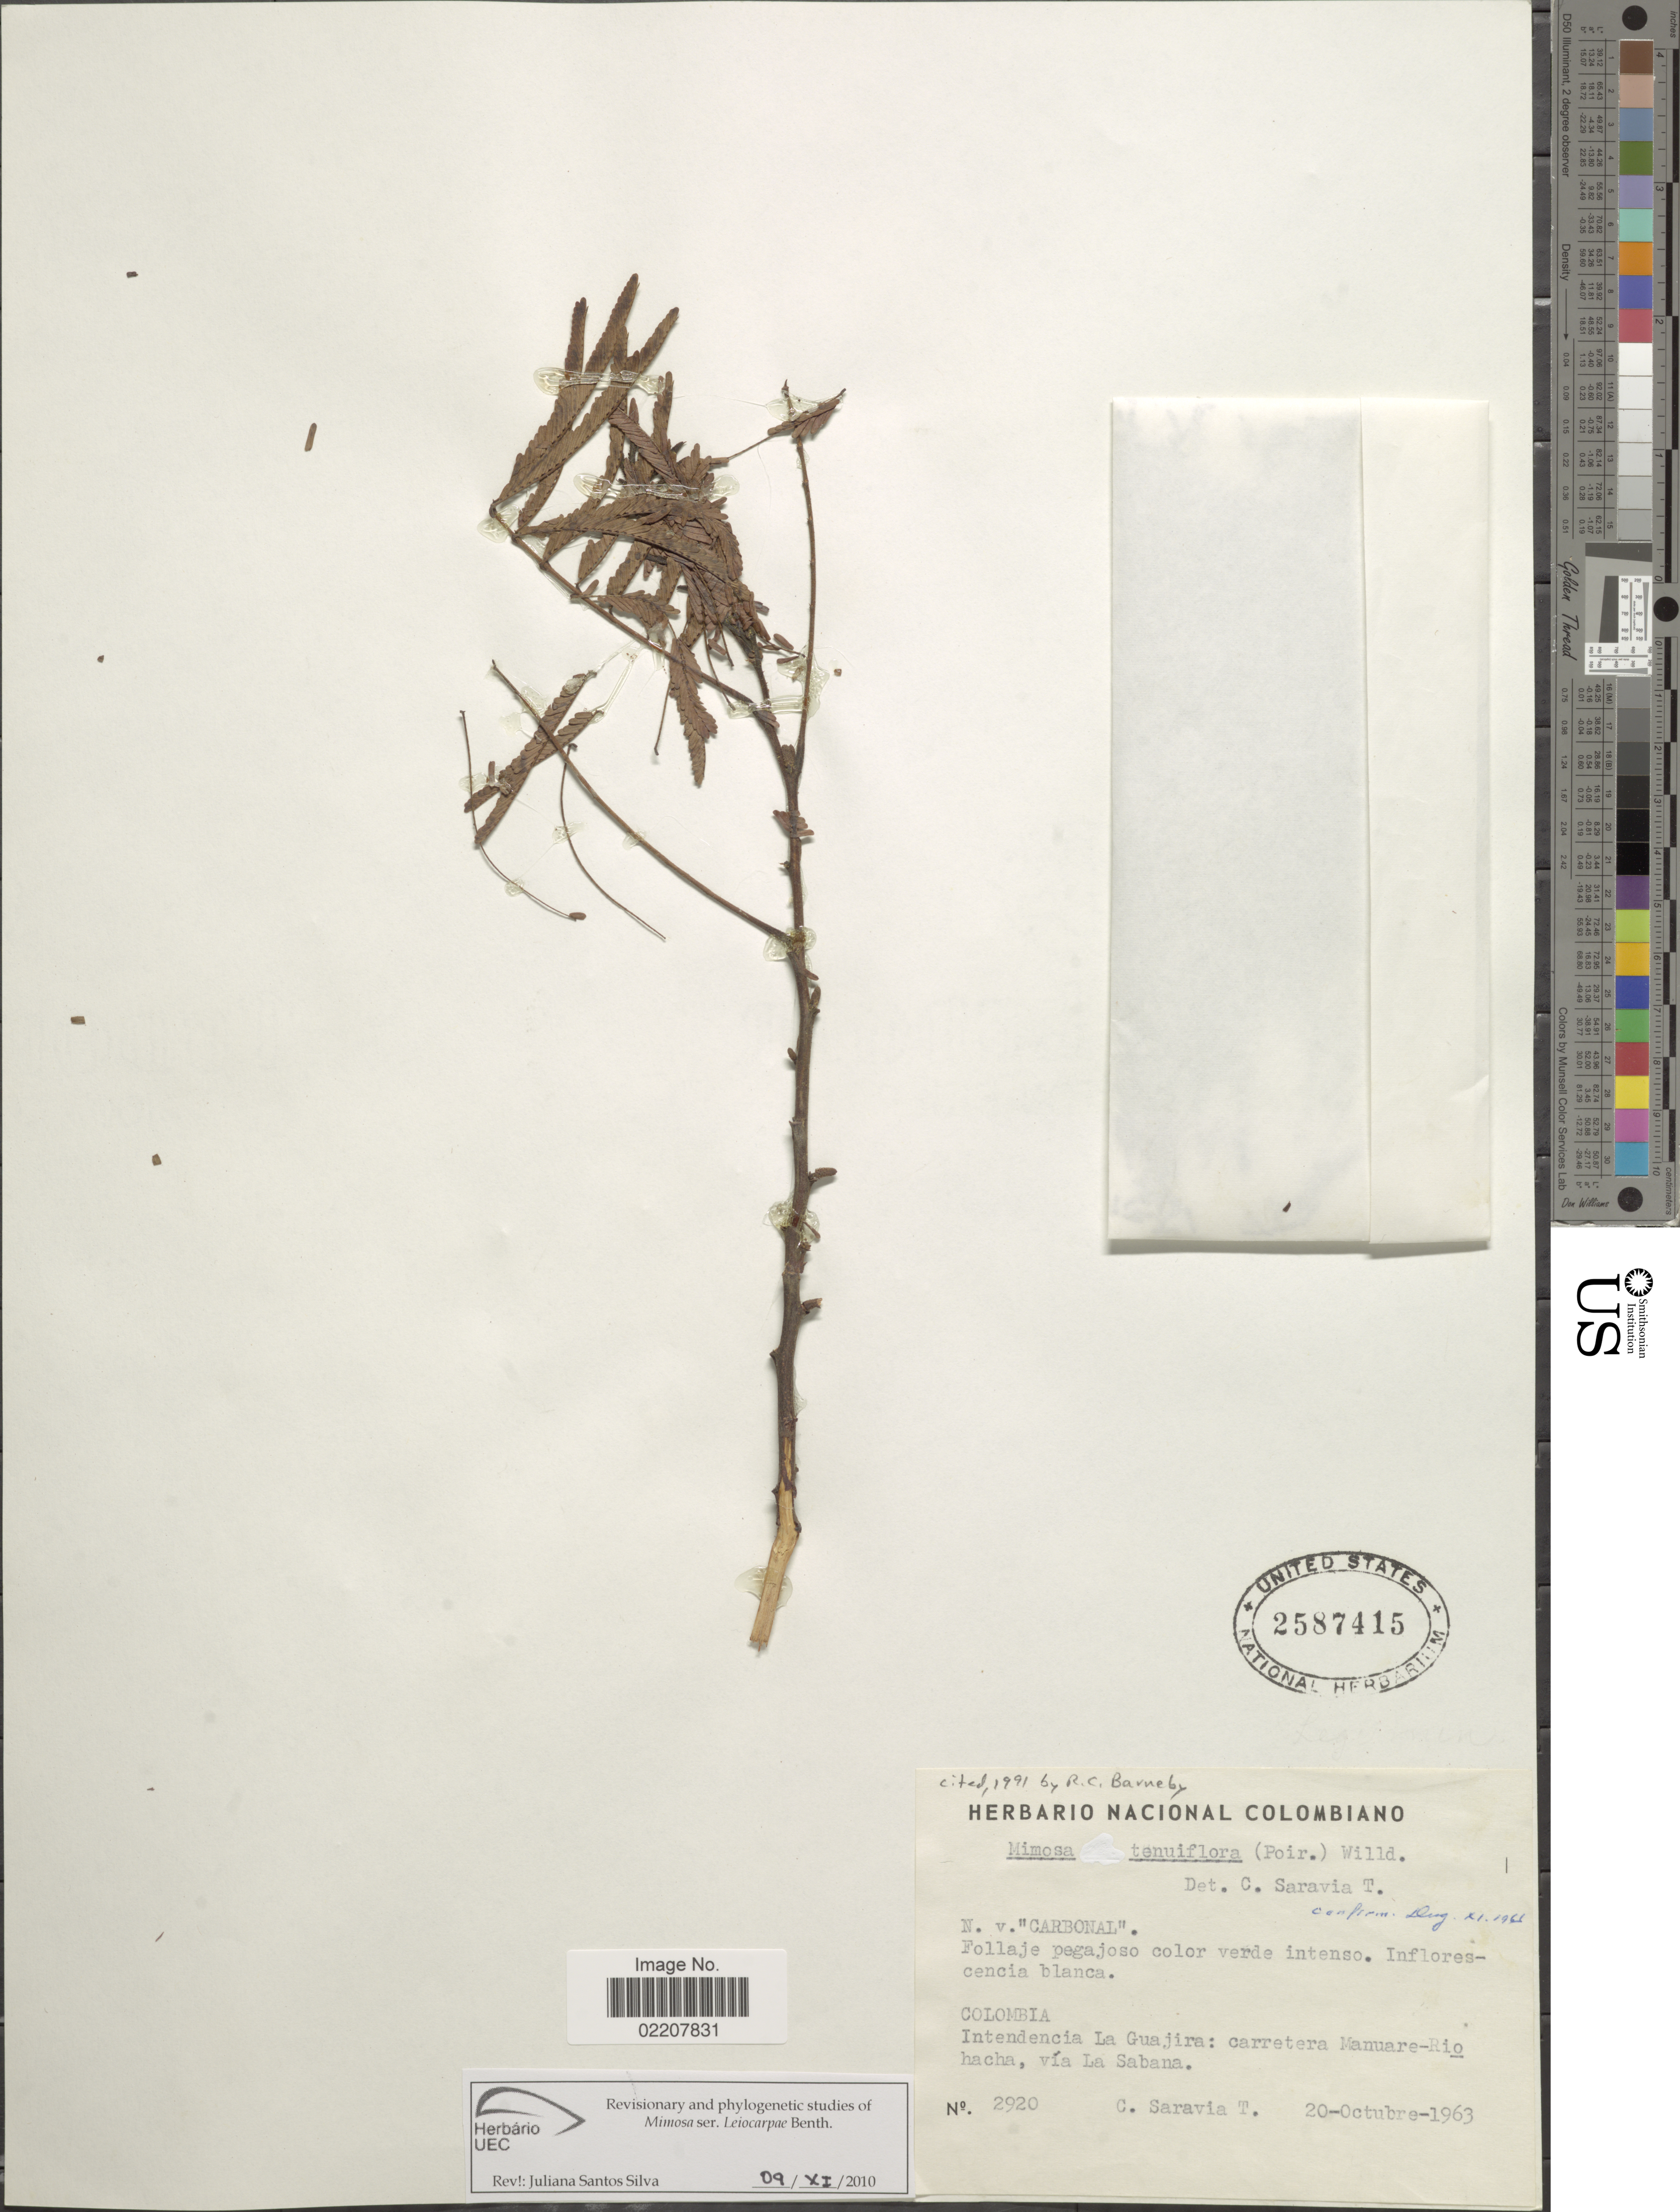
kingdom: Plantae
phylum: Tracheophyta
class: Magnoliopsida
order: Fabales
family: Fabaceae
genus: Mimosa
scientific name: Mimosa tenuiflora Benth., nom. illeg. hom.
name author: Benth.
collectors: C. Saravia T.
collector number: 2920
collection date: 1963-10-20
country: Colombia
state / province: La Guajira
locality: Intendencia La Guajira: carretera Manuare-Rio hacha, via La Sabana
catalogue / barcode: US 2587415